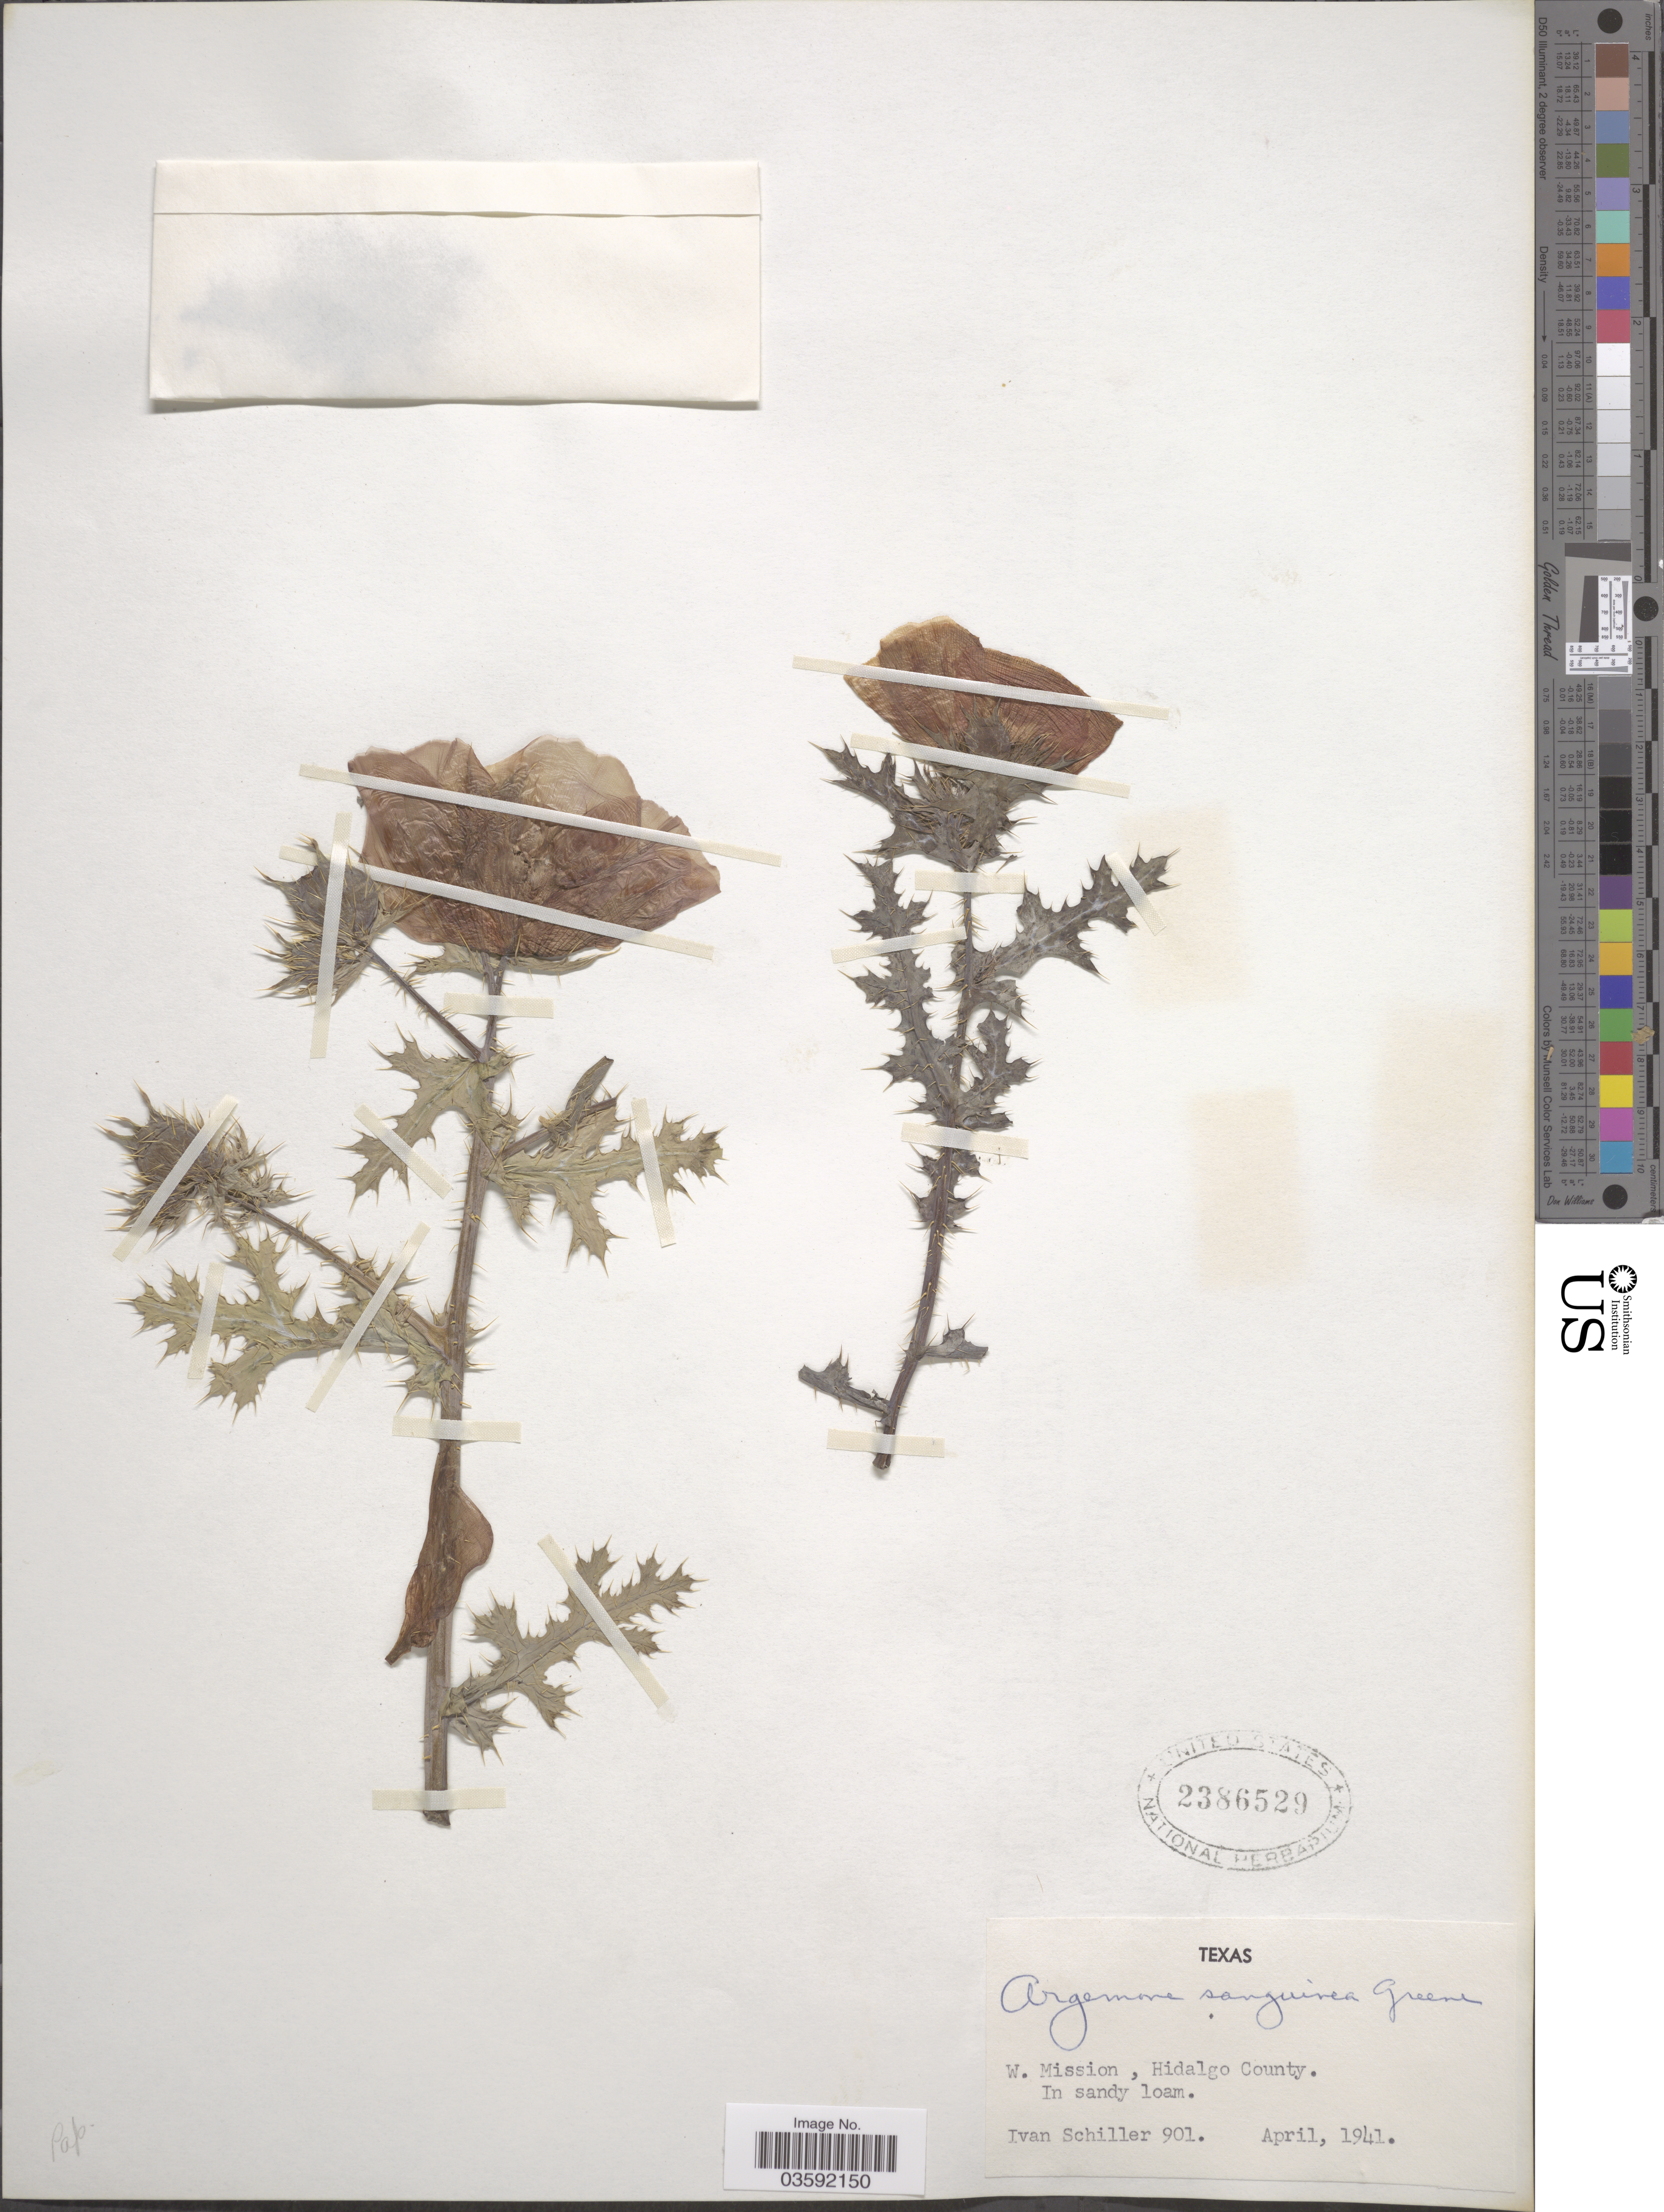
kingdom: Plantae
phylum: Tracheophyta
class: Magnoliopsida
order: Ranunculales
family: Papaveraceae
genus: Argemone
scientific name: Argemone sanguinea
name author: Greene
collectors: I. Schiller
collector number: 901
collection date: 1941-04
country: United States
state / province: Texas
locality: W. Mission, Hidalgo County.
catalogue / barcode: US 2386529